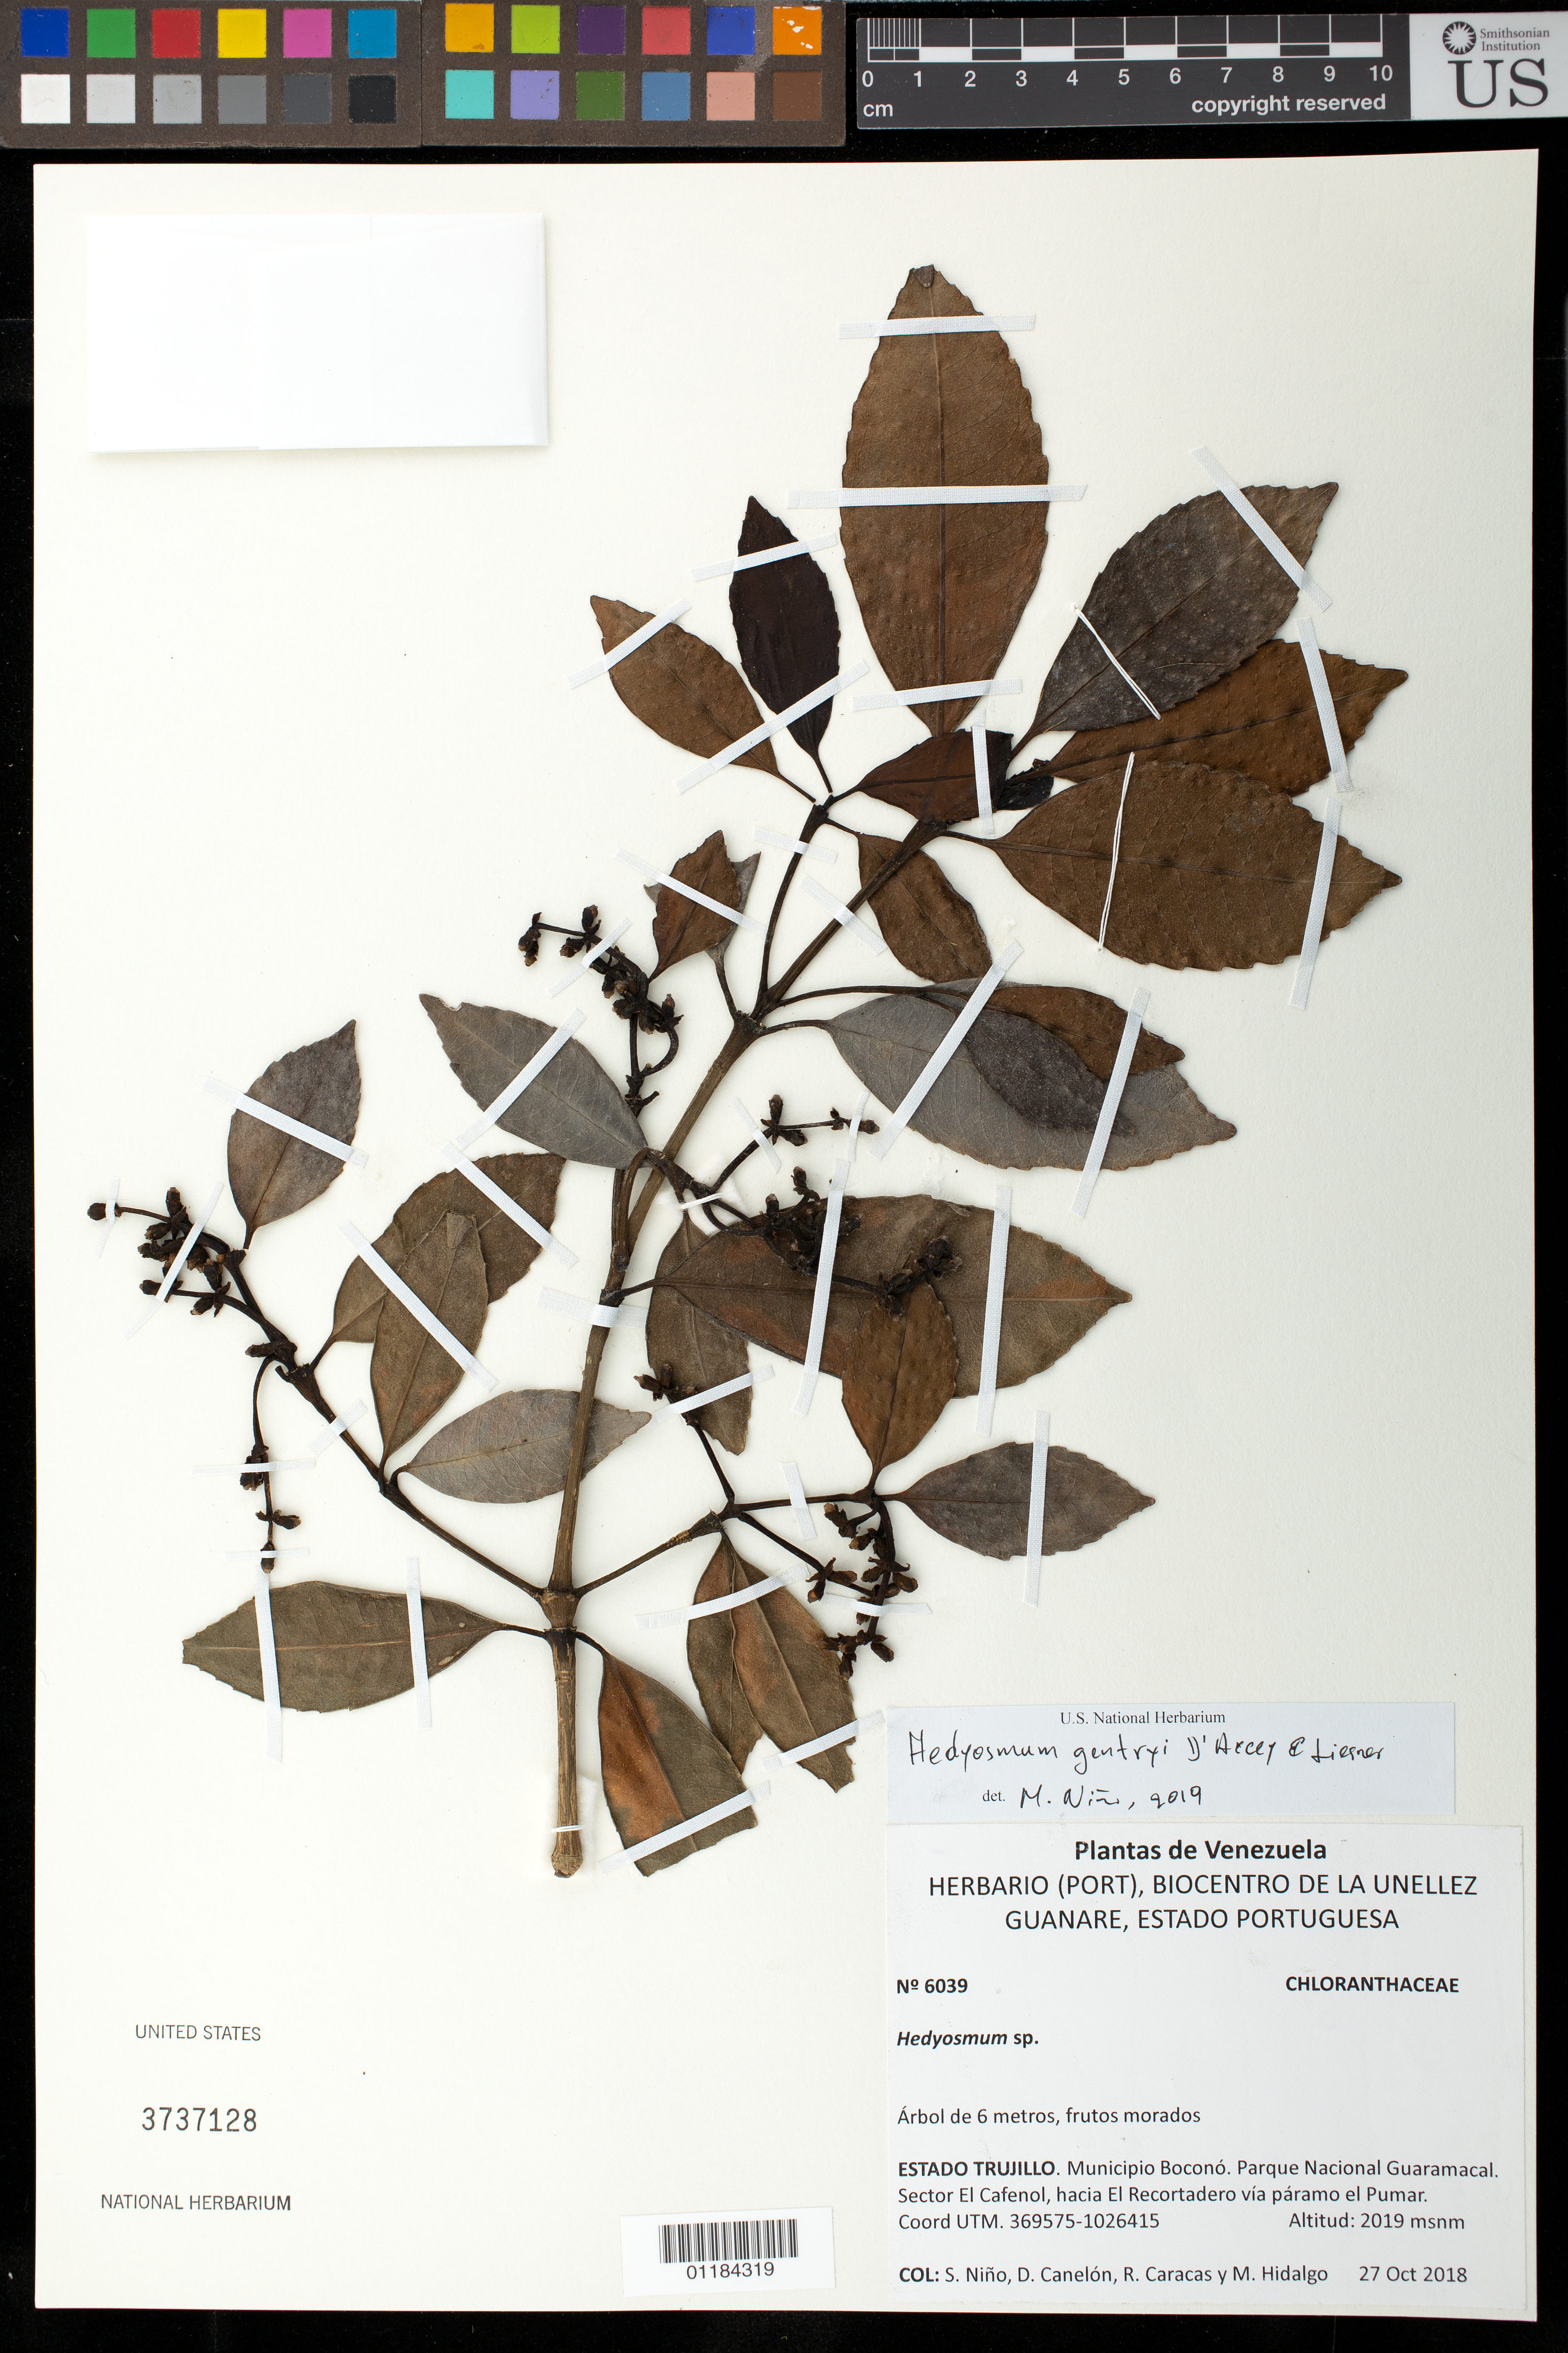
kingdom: Plantae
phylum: Tracheophyta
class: Magnoliopsida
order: Chloranthales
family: Chloranthaceae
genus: Hedyosmum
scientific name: Hedyosmum gentryi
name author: D'Arcy & Liesner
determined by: Niño, S. M., (PORT), BioCentro-UNELLEZ (VENEZUELA)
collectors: S. M. Niño, D. Canelón, R. Caracas & M. Hidalgo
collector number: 6039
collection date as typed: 27 de Octubre, 2018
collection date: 2018-10-27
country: Venezuela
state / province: Trujillo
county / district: Boconó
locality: Parque Nacional Guaramacal. Sector El Cafenol, hacia El Recortadero via paramo el Pumar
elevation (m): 2019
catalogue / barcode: US 3737128